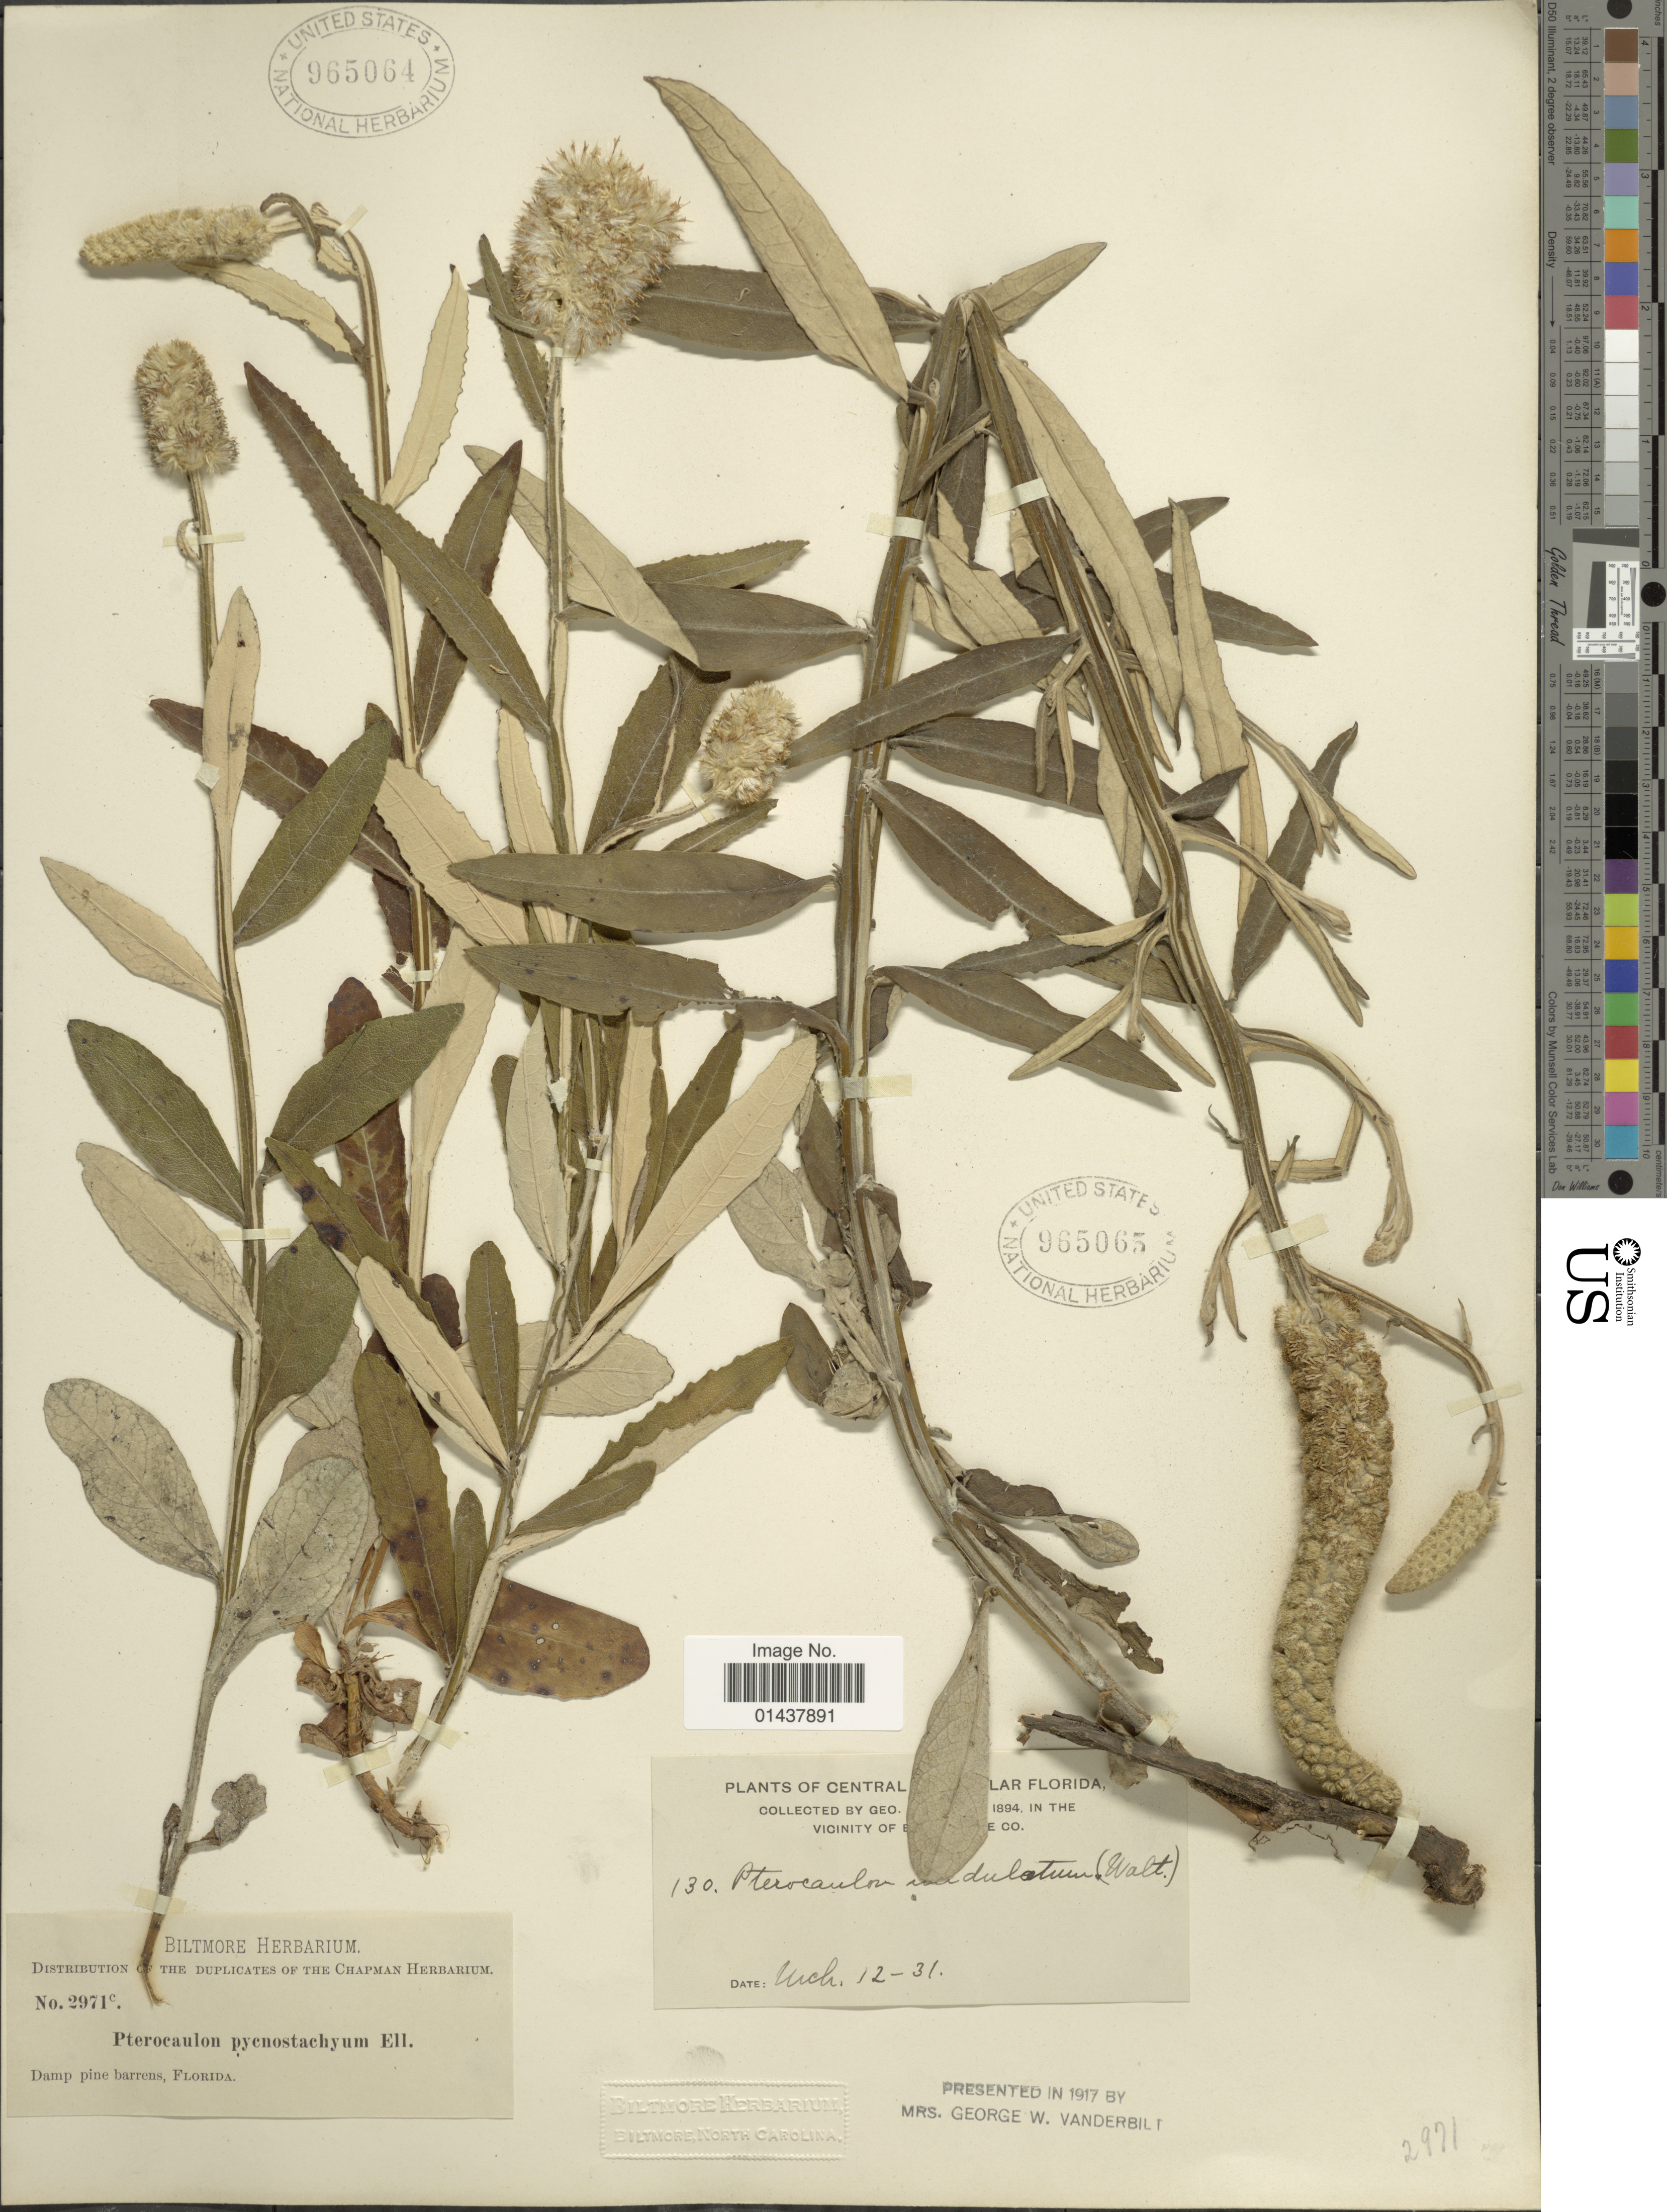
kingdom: Plantae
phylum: Tracheophyta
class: Magnoliopsida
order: Asterales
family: Asteraceae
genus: Pterocaulon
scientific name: Pterocaulon undulatum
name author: C. Mohr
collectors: Biltmore Herbarium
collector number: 2971c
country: United States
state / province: Florida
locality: Damp Pine Barrens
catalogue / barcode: US 965064